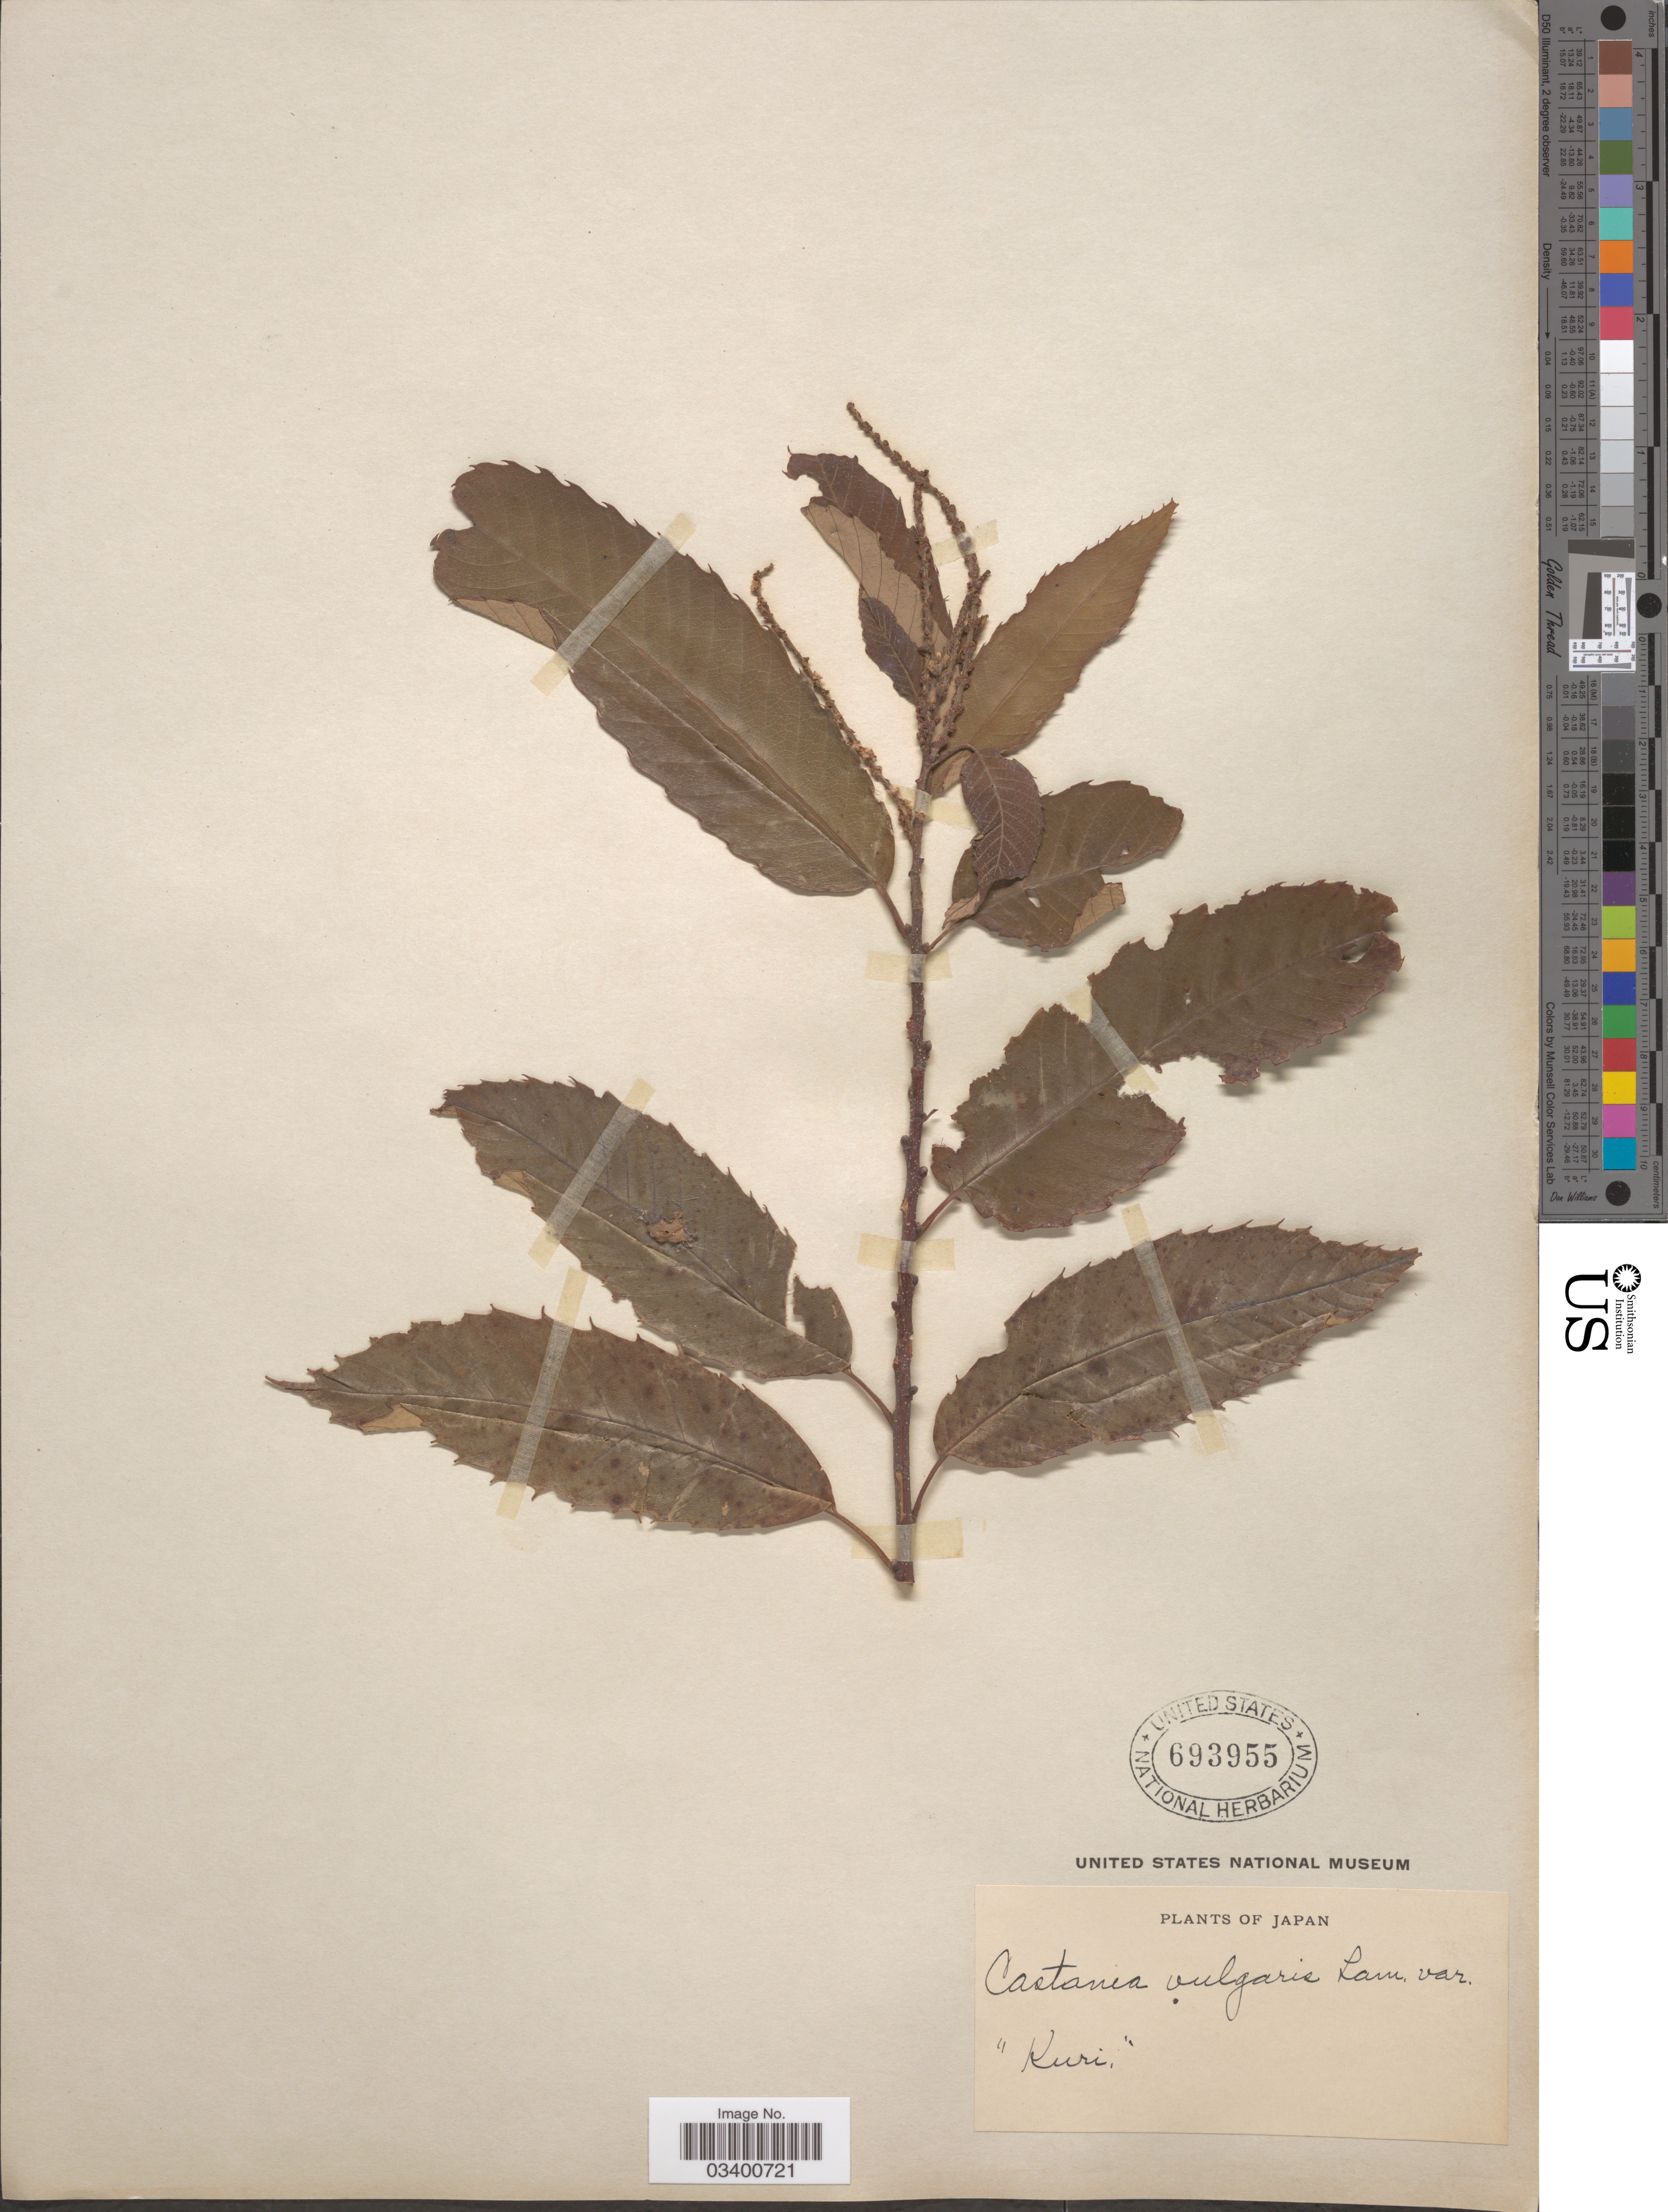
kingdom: Plantae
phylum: Tracheophyta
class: Magnoliopsida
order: Fagales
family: Fagaceae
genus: Castanea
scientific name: Castanea crenata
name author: Siebold & Zucc.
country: Japan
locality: Kuri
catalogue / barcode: US 693955